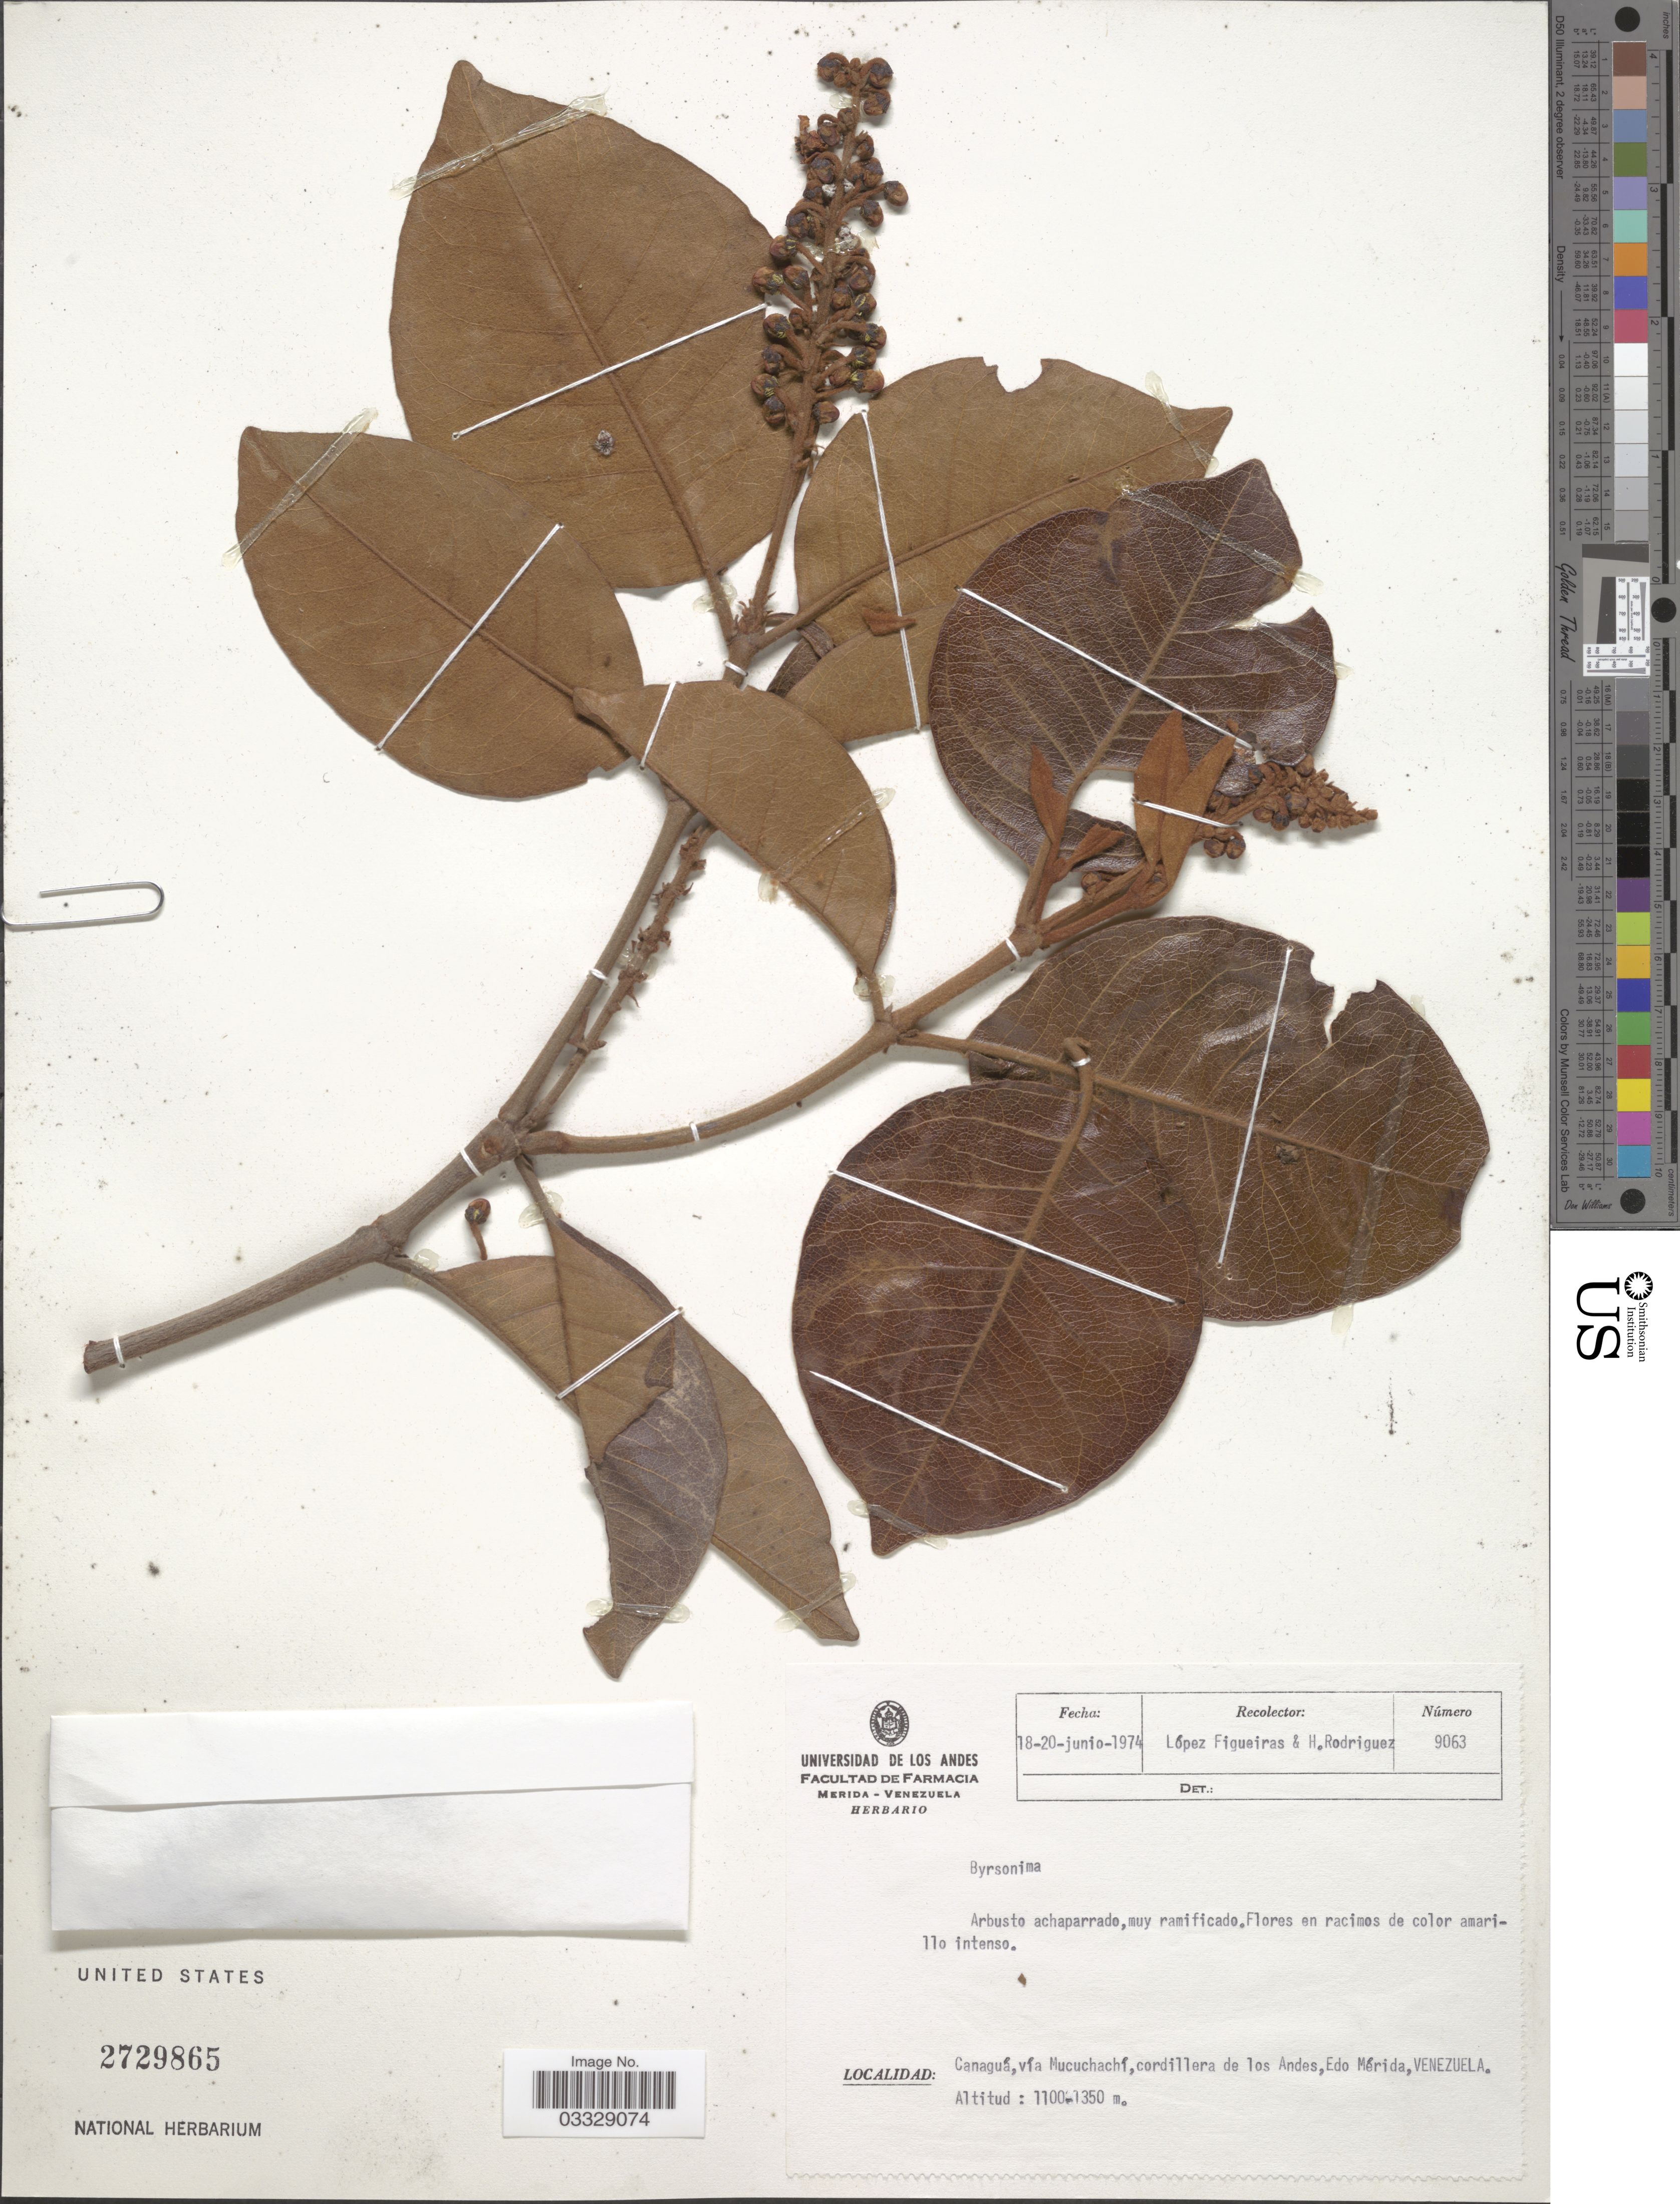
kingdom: Plantae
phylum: Tracheophyta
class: Magnoliopsida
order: Malpighiales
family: Malpighiaceae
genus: Byrsonima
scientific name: Byrsonima sp.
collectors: M. López Figueiras & H. Rodriguez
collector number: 9063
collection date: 1974-06-18/1974-06-20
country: Venezuela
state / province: Mérida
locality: Canaguá, vía Mucuchachí, cordillera de los Andes.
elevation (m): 1100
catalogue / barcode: US 2729865